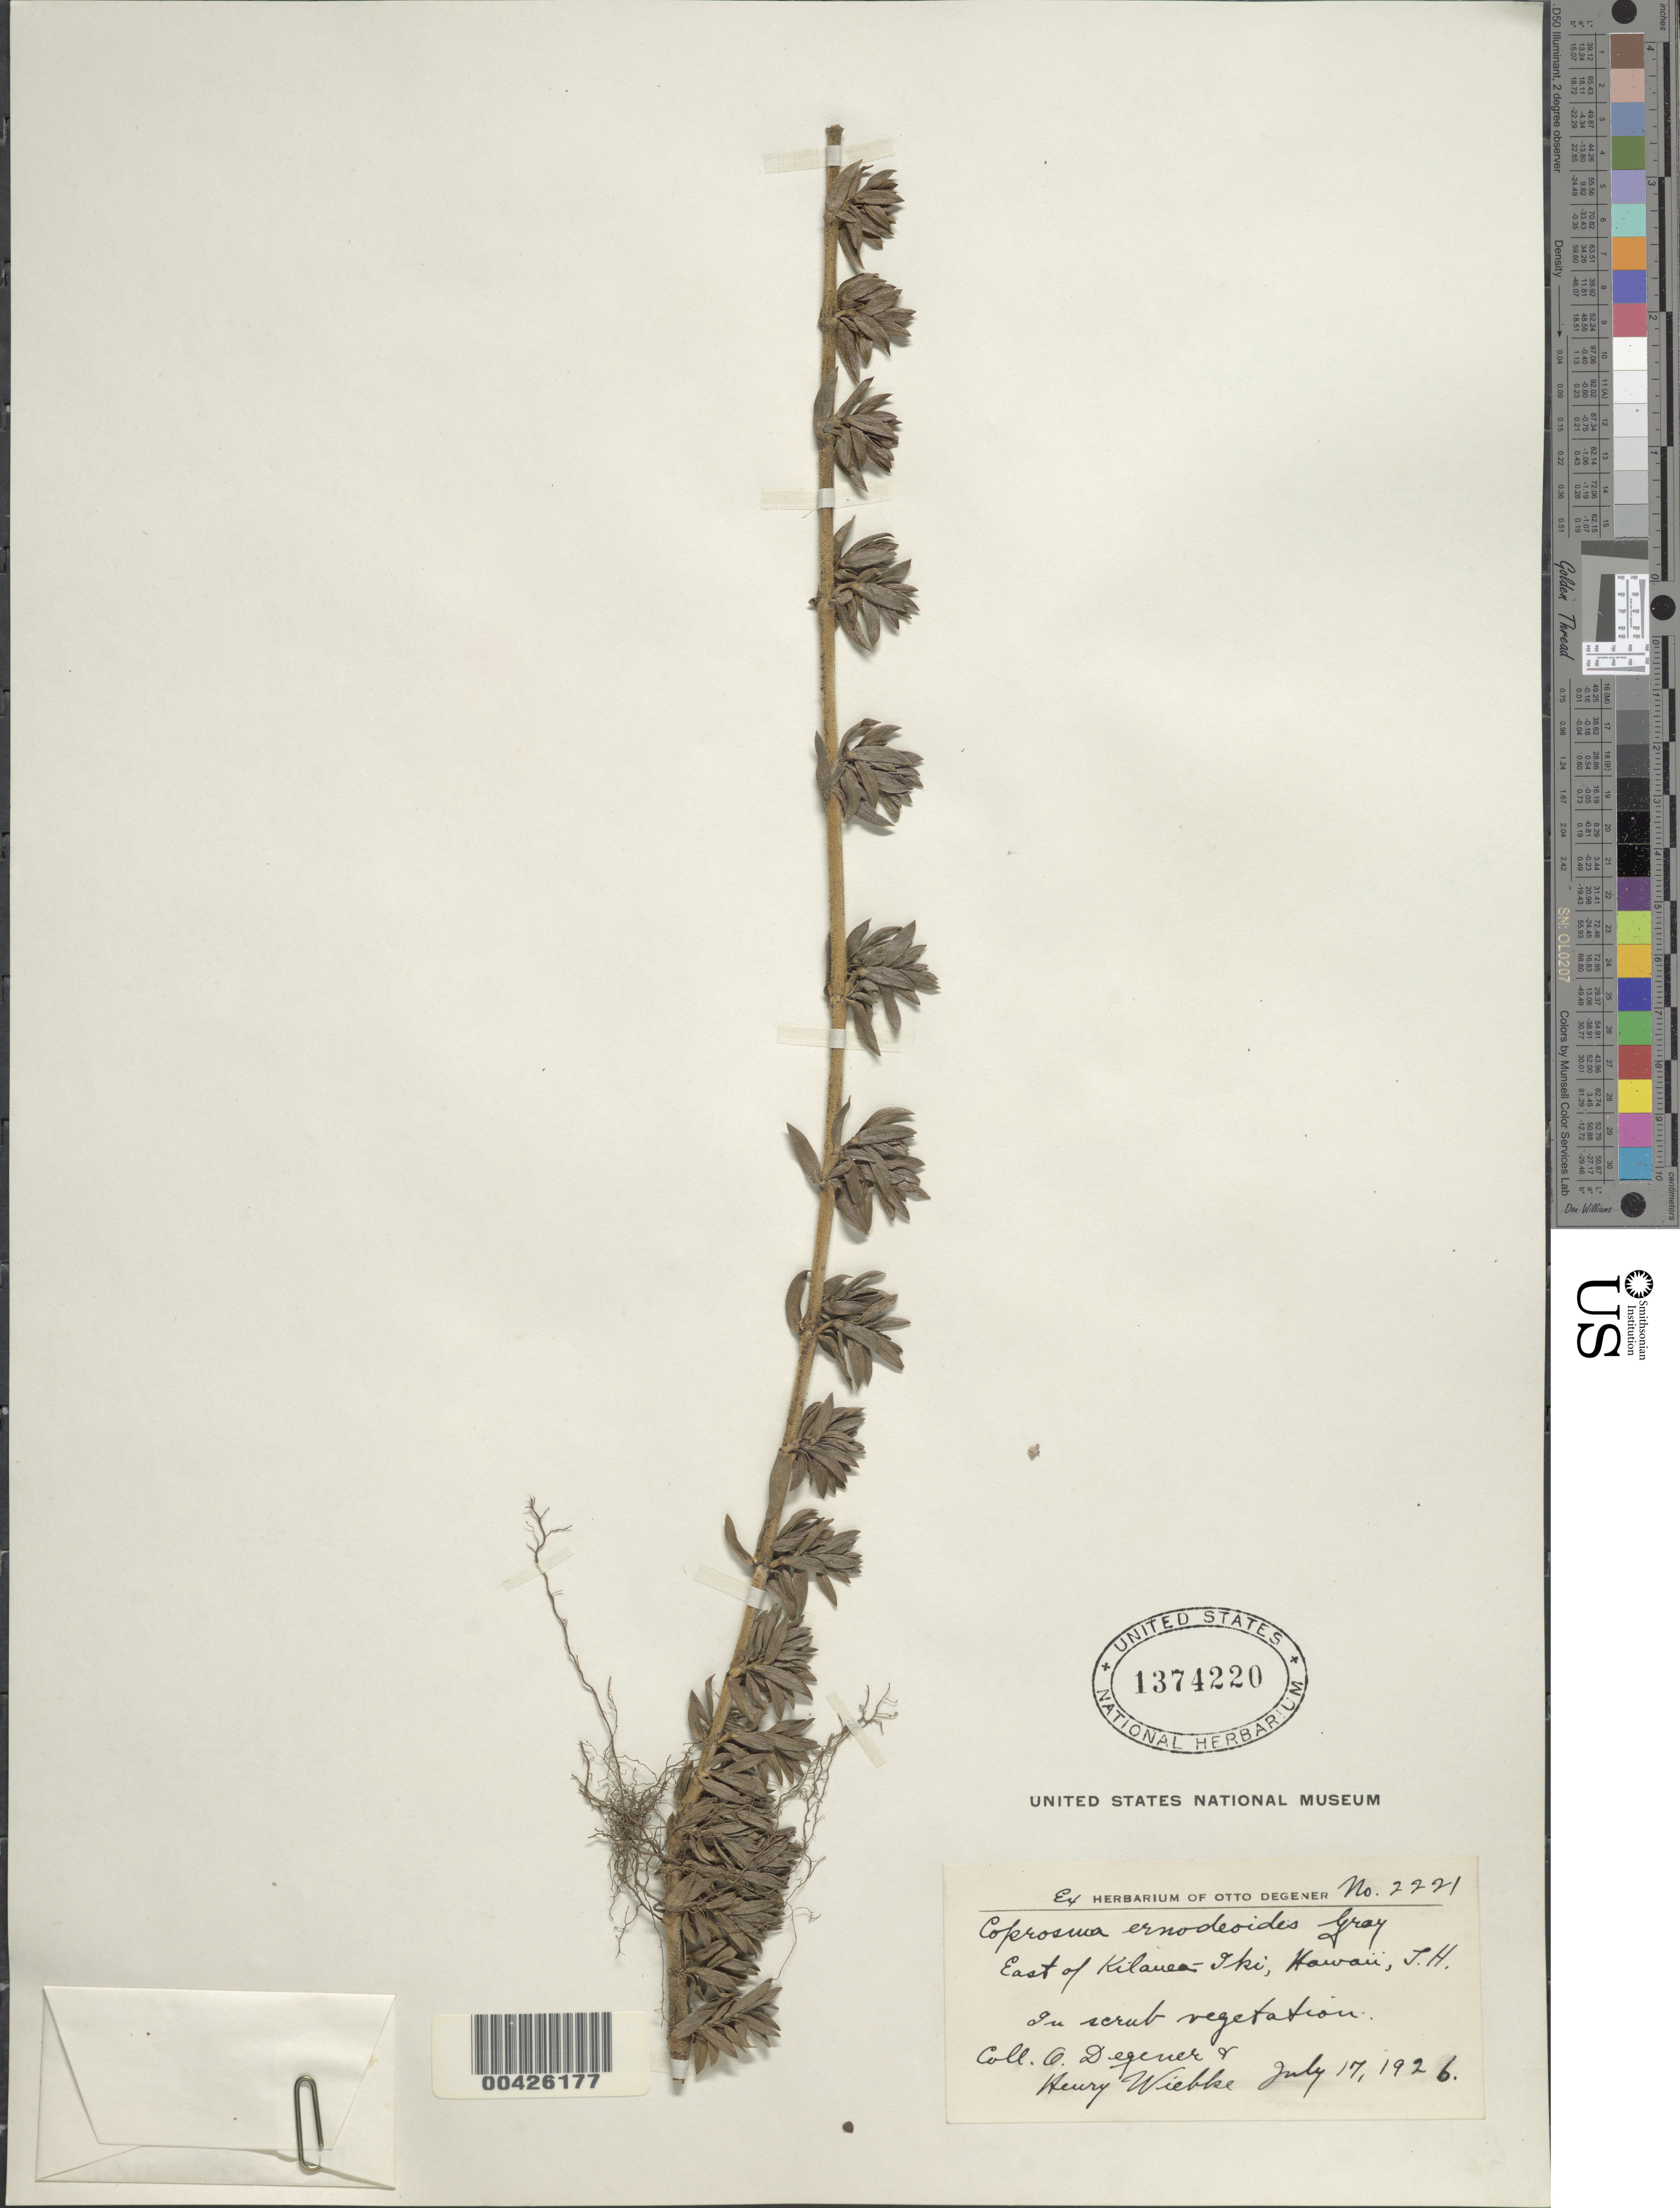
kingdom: Plantae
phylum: Tracheophyta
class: Magnoliopsida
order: Gentianales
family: Rubiaceae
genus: Coprosma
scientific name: Coprosma ernodeoides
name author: A. Gray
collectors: O. Degener & H. Wiebke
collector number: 2221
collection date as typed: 17 Jul 1926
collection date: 1926-07-17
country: United States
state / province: Hawaii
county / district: Hawaii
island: Hawaii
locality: E of Kilauea-Iki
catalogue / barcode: US 1374220